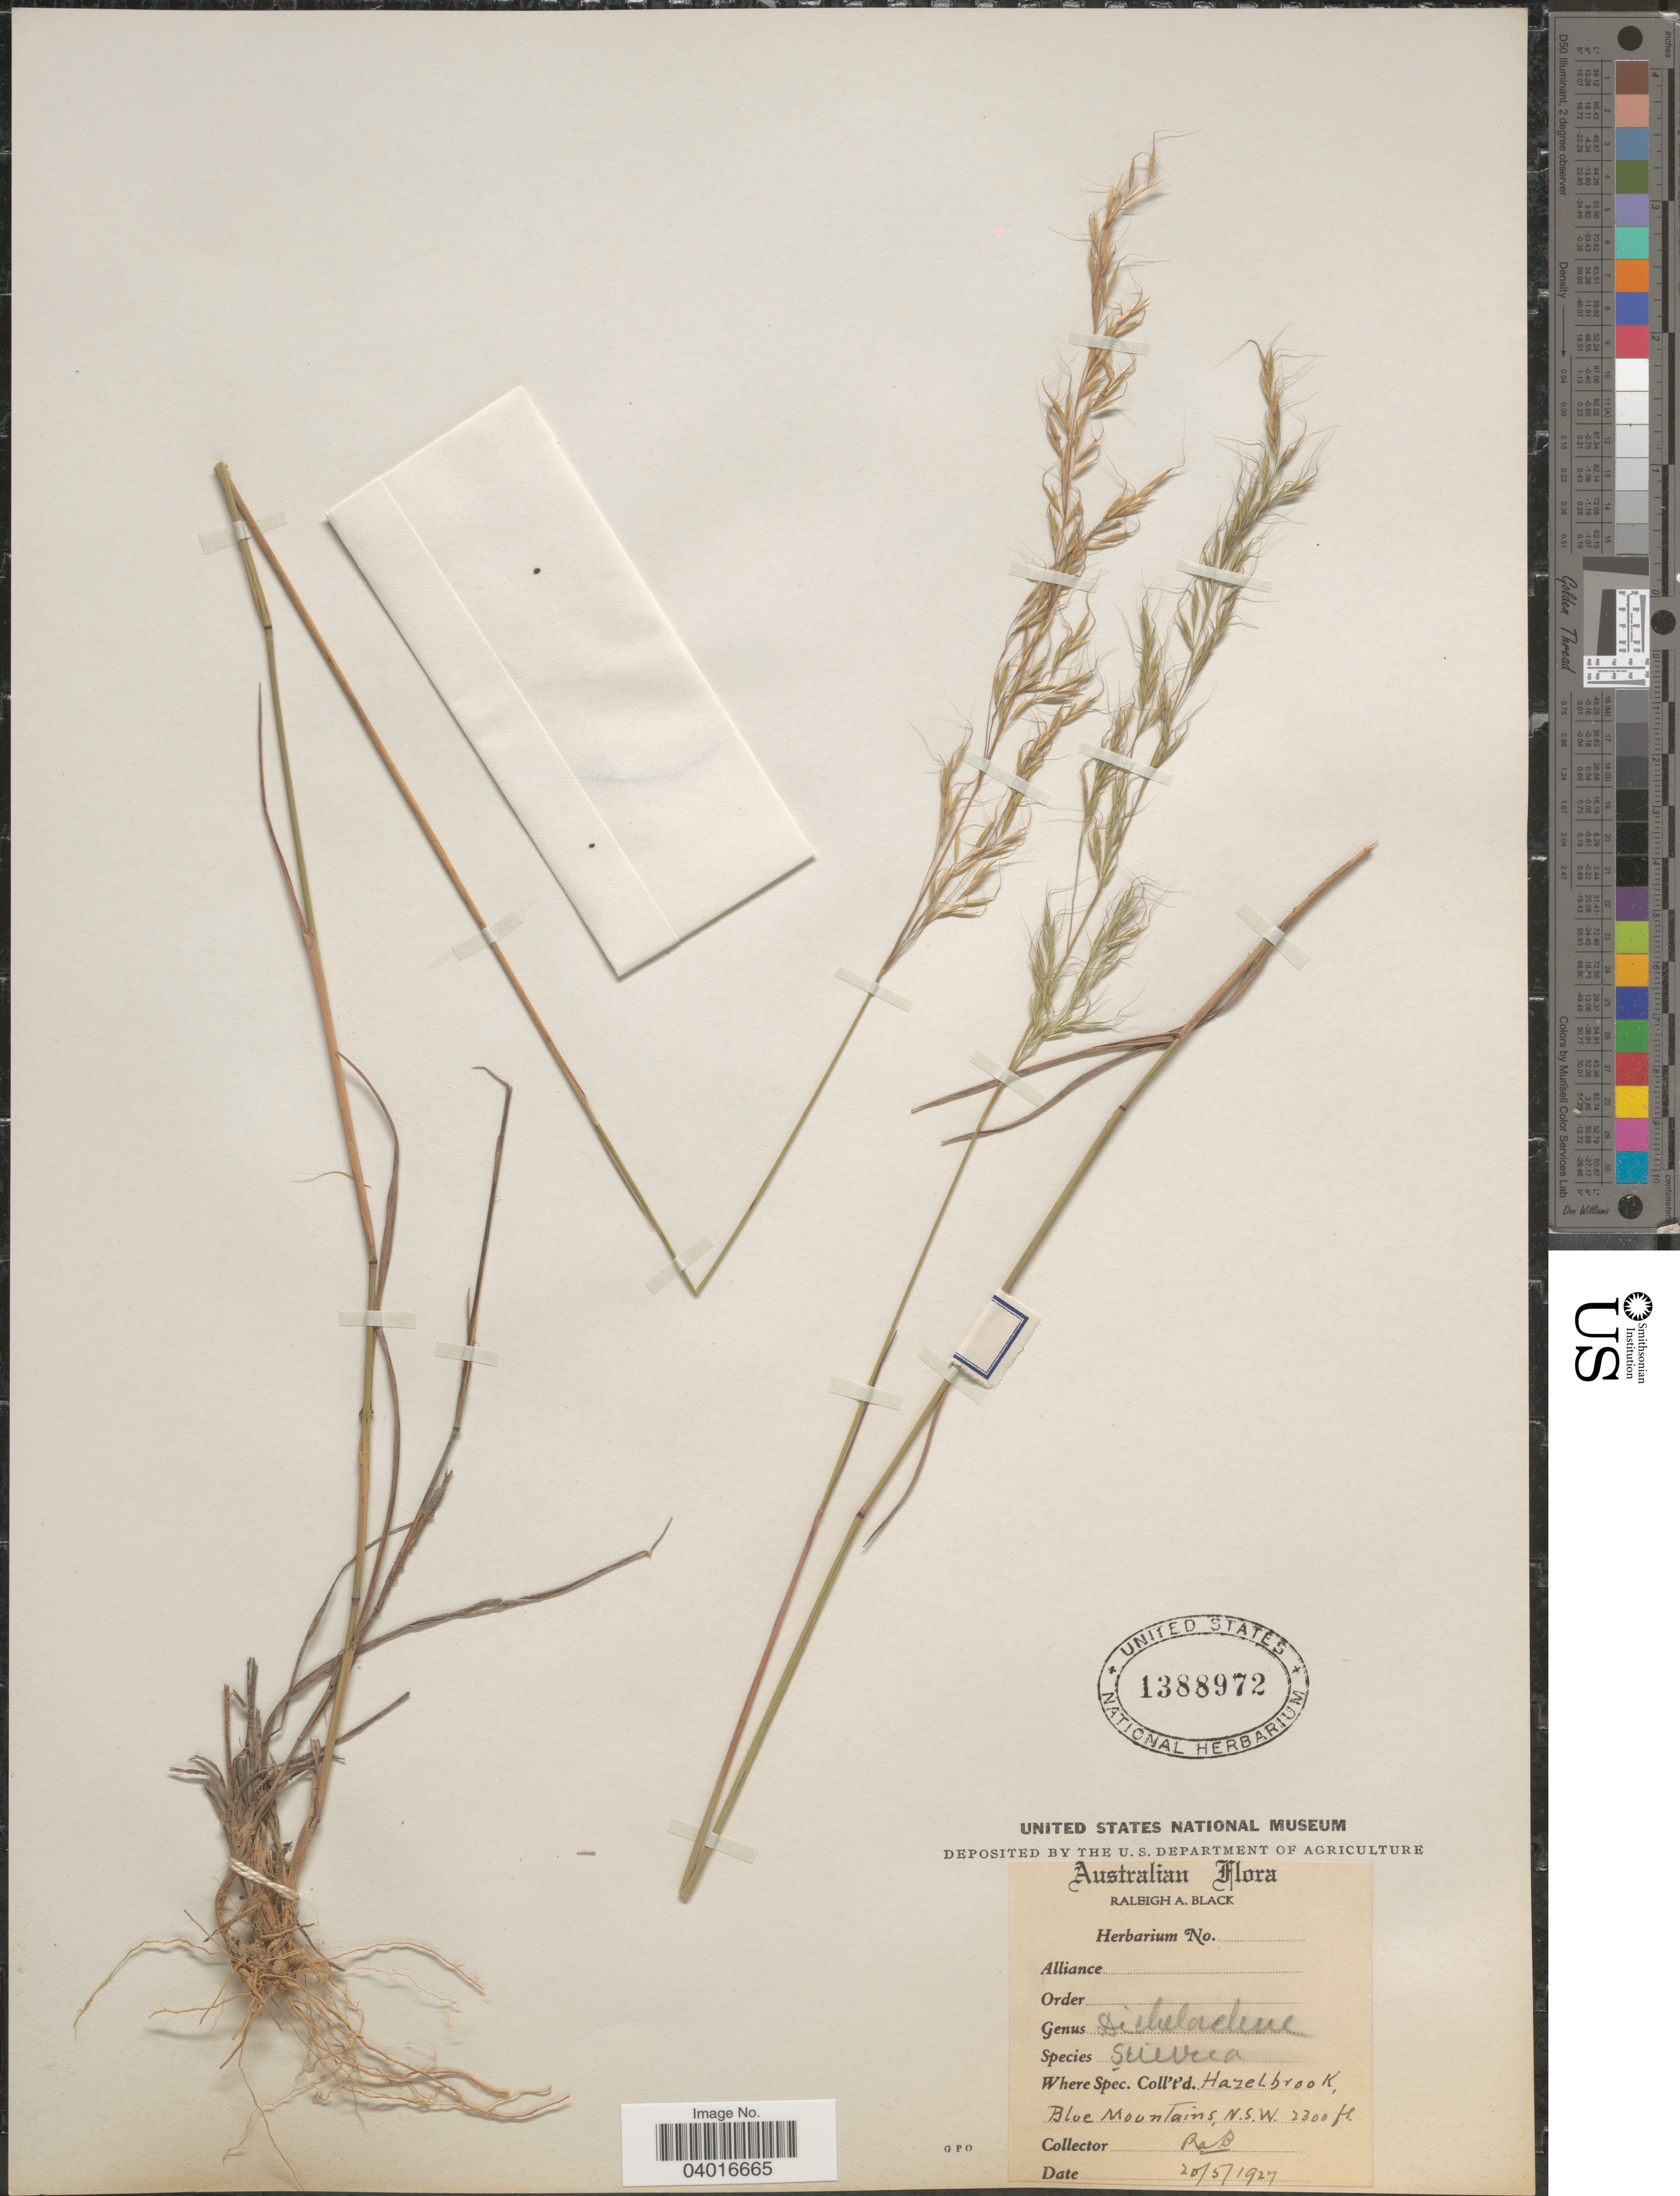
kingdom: Plantae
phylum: Tracheophyta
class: Liliopsida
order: Poales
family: Poaceae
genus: Dichelachne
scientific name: Dichelachne sp.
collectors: R. A. Black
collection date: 1927-05-20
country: Australia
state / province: New South Wales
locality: Hazelbrook, Blue Mountains.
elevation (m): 701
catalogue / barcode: US 1388972